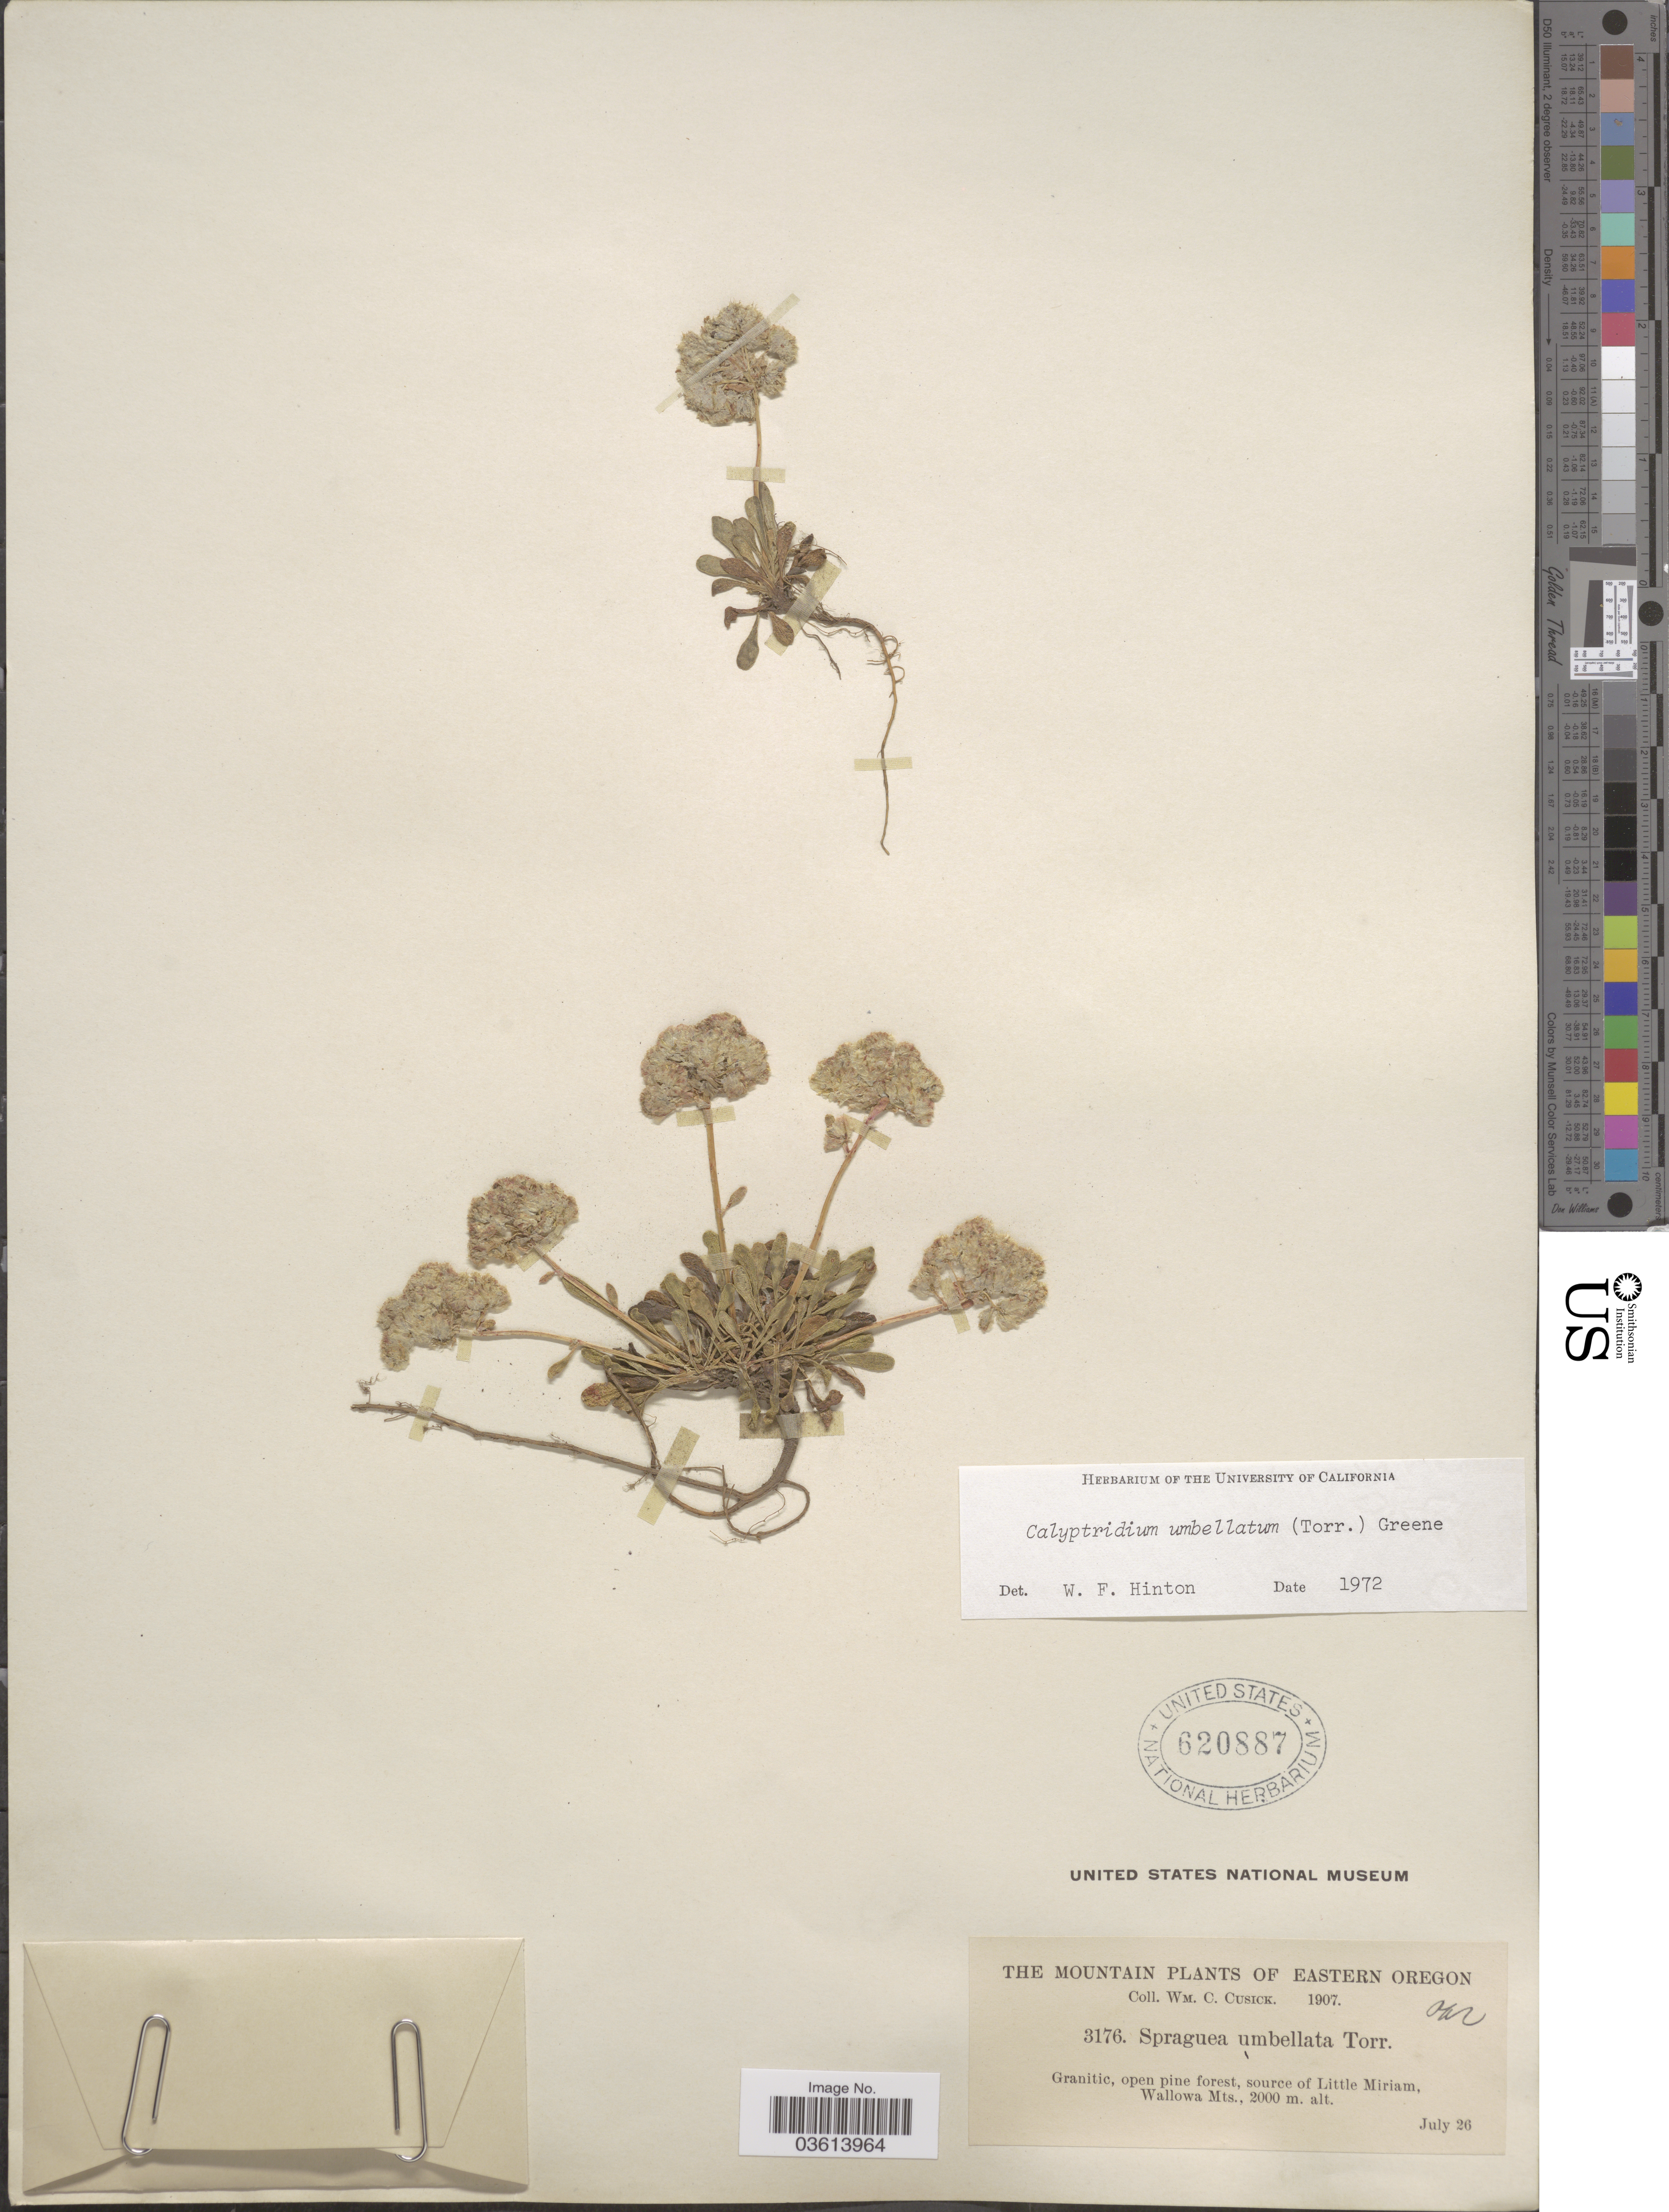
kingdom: Plantae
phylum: Tracheophyta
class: Magnoliopsida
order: Caryophyllales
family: Montiaceae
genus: Calyptridium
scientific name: Calyptridium umbellatum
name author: (Torr.) Greene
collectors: W. C. Cusick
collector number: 3176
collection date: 1907-07-26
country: United States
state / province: Oregon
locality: Eastern Oregon. Source of Little Miriam, Wallowa Mts.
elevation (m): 2000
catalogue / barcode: US 620887